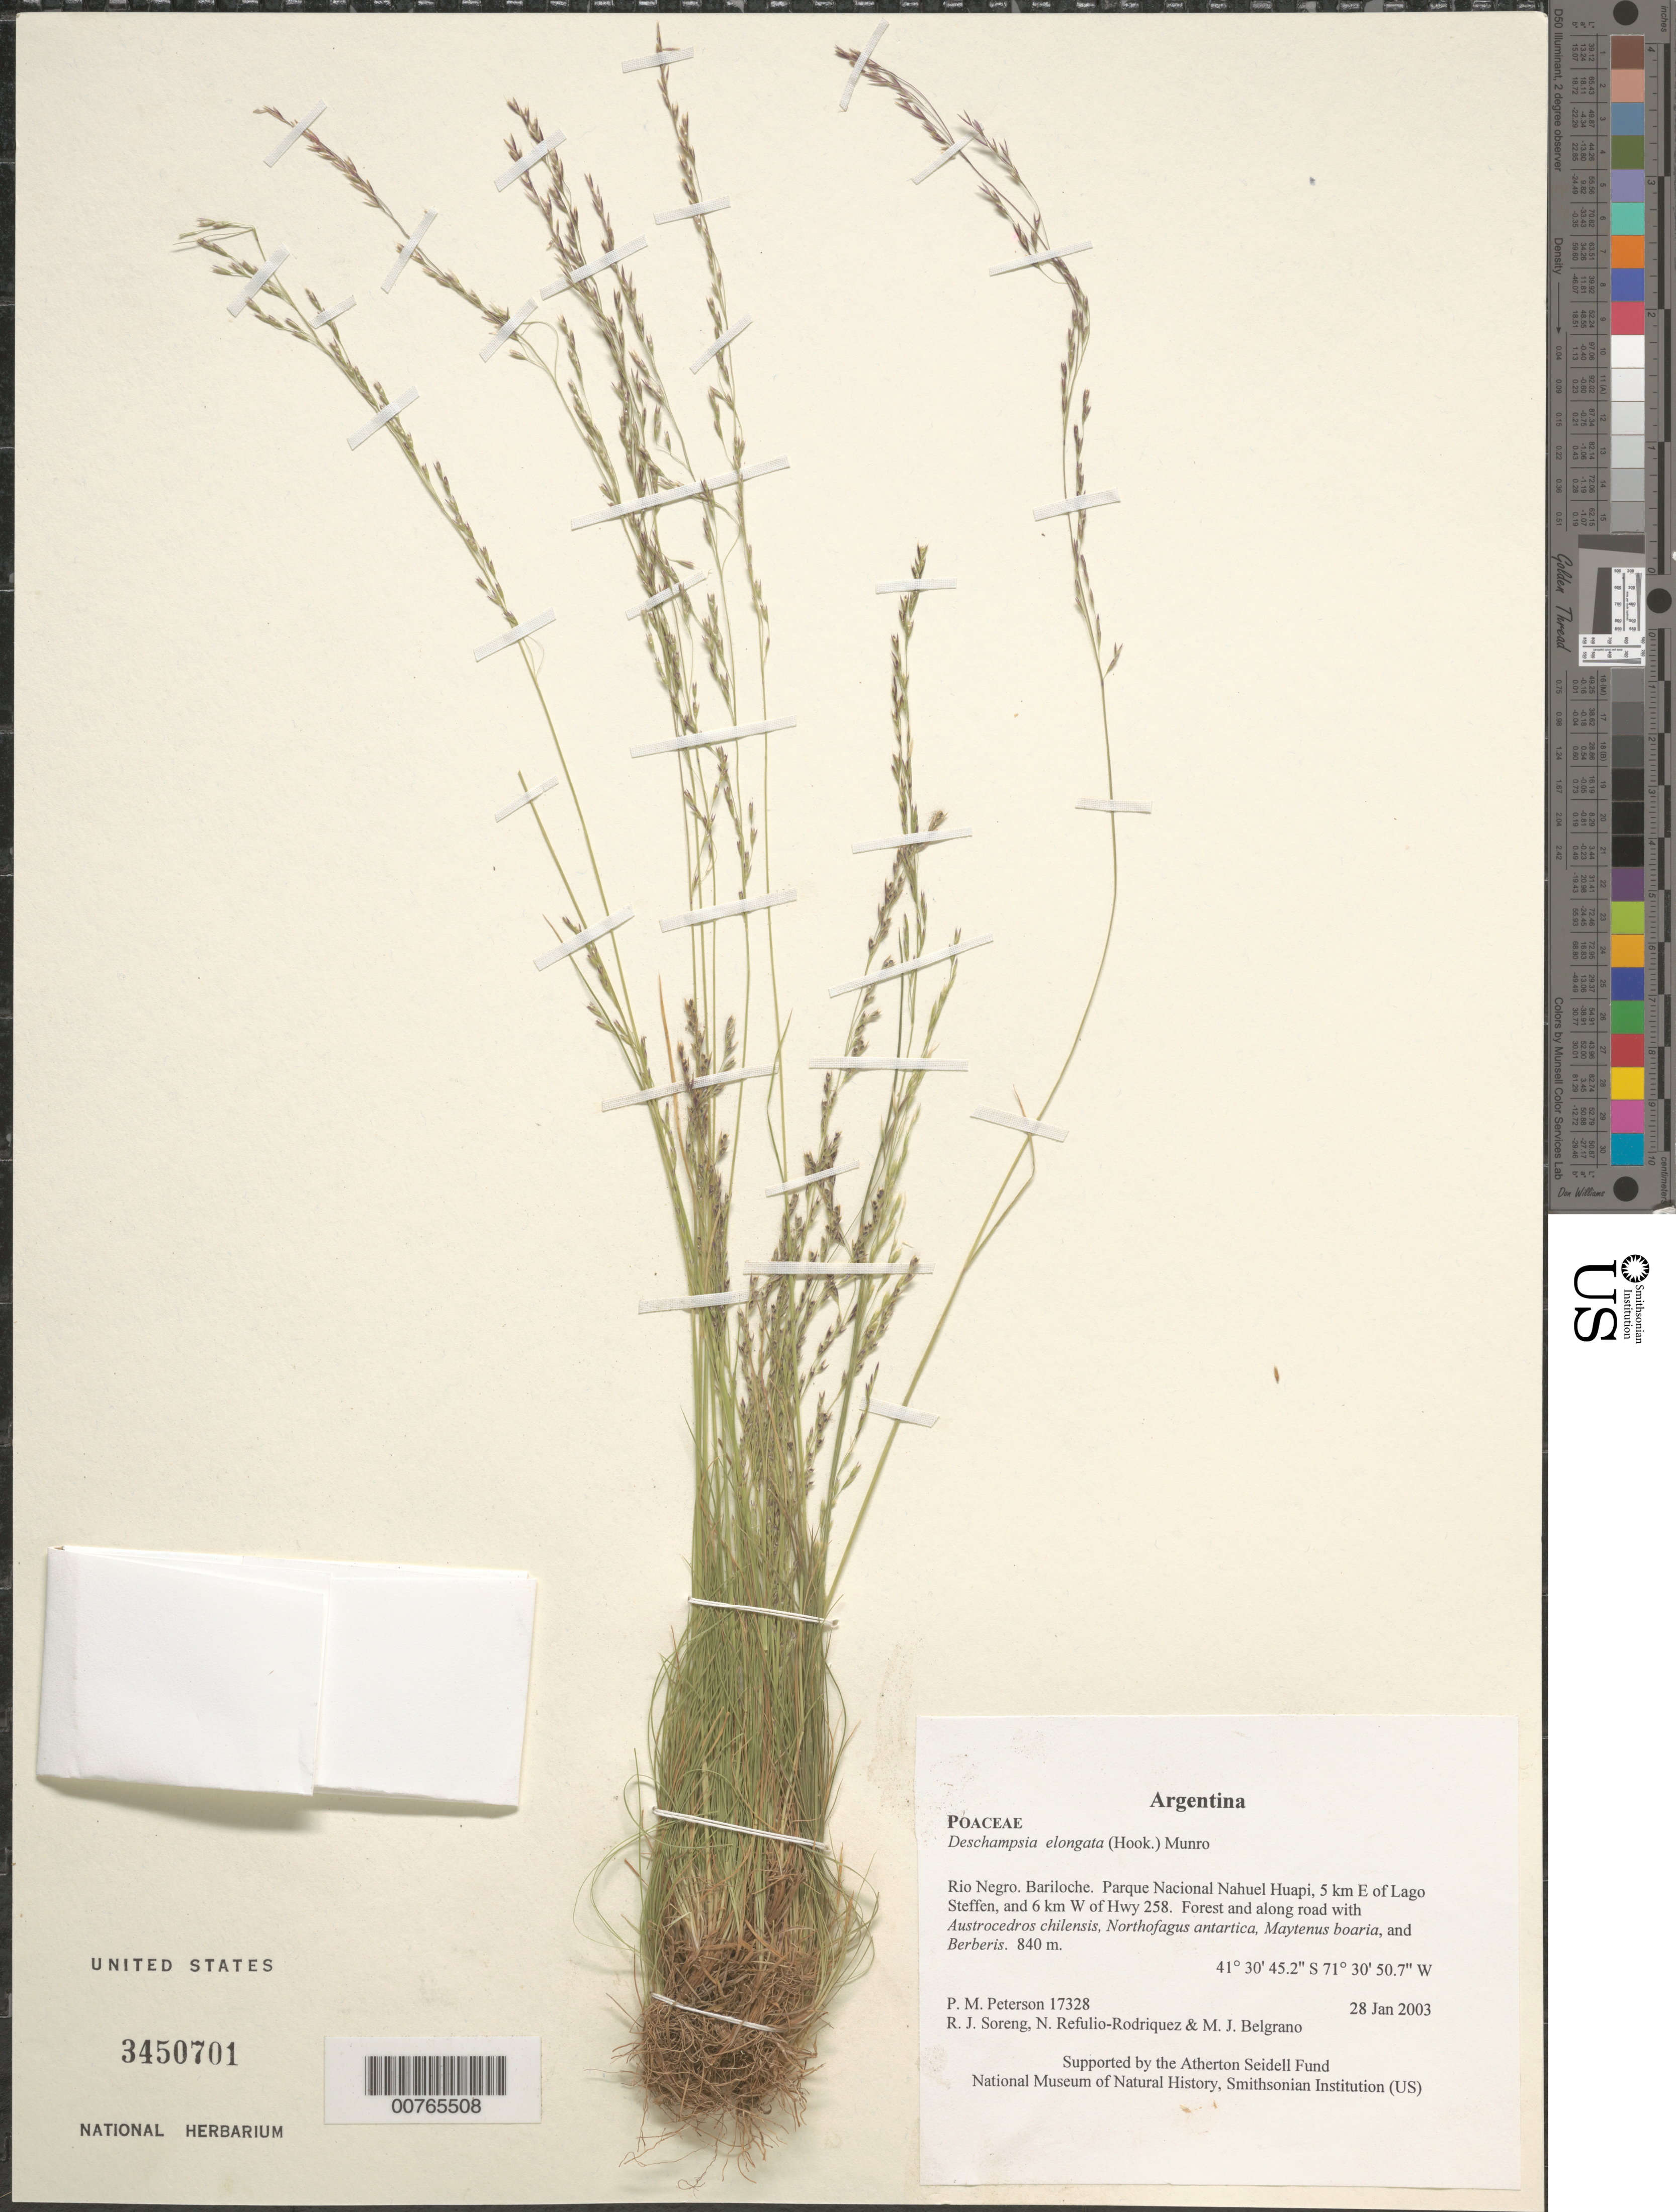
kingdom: Plantae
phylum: Tracheophyta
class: Liliopsida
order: Poales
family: Poaceae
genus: Deschampsia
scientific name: Deschampsia elongata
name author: (Hook.) Munro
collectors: P. M. Peterson, R. J. Soreng, N. Refulio-Rodríguez & M. Belgrano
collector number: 17328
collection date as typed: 28 Jan 2003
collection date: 2003-01-28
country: Argentina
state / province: Rio Negro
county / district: Bariloche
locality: Parque Nacional Nahuel Huapi, 5 km E of Lago Steffen, and 6 km W of Hwy 258. Forest and along road with Austrocedros chilensis, Northofagus antartica, Maytenus boaria, and Berberis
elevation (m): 840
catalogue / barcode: US 3450701